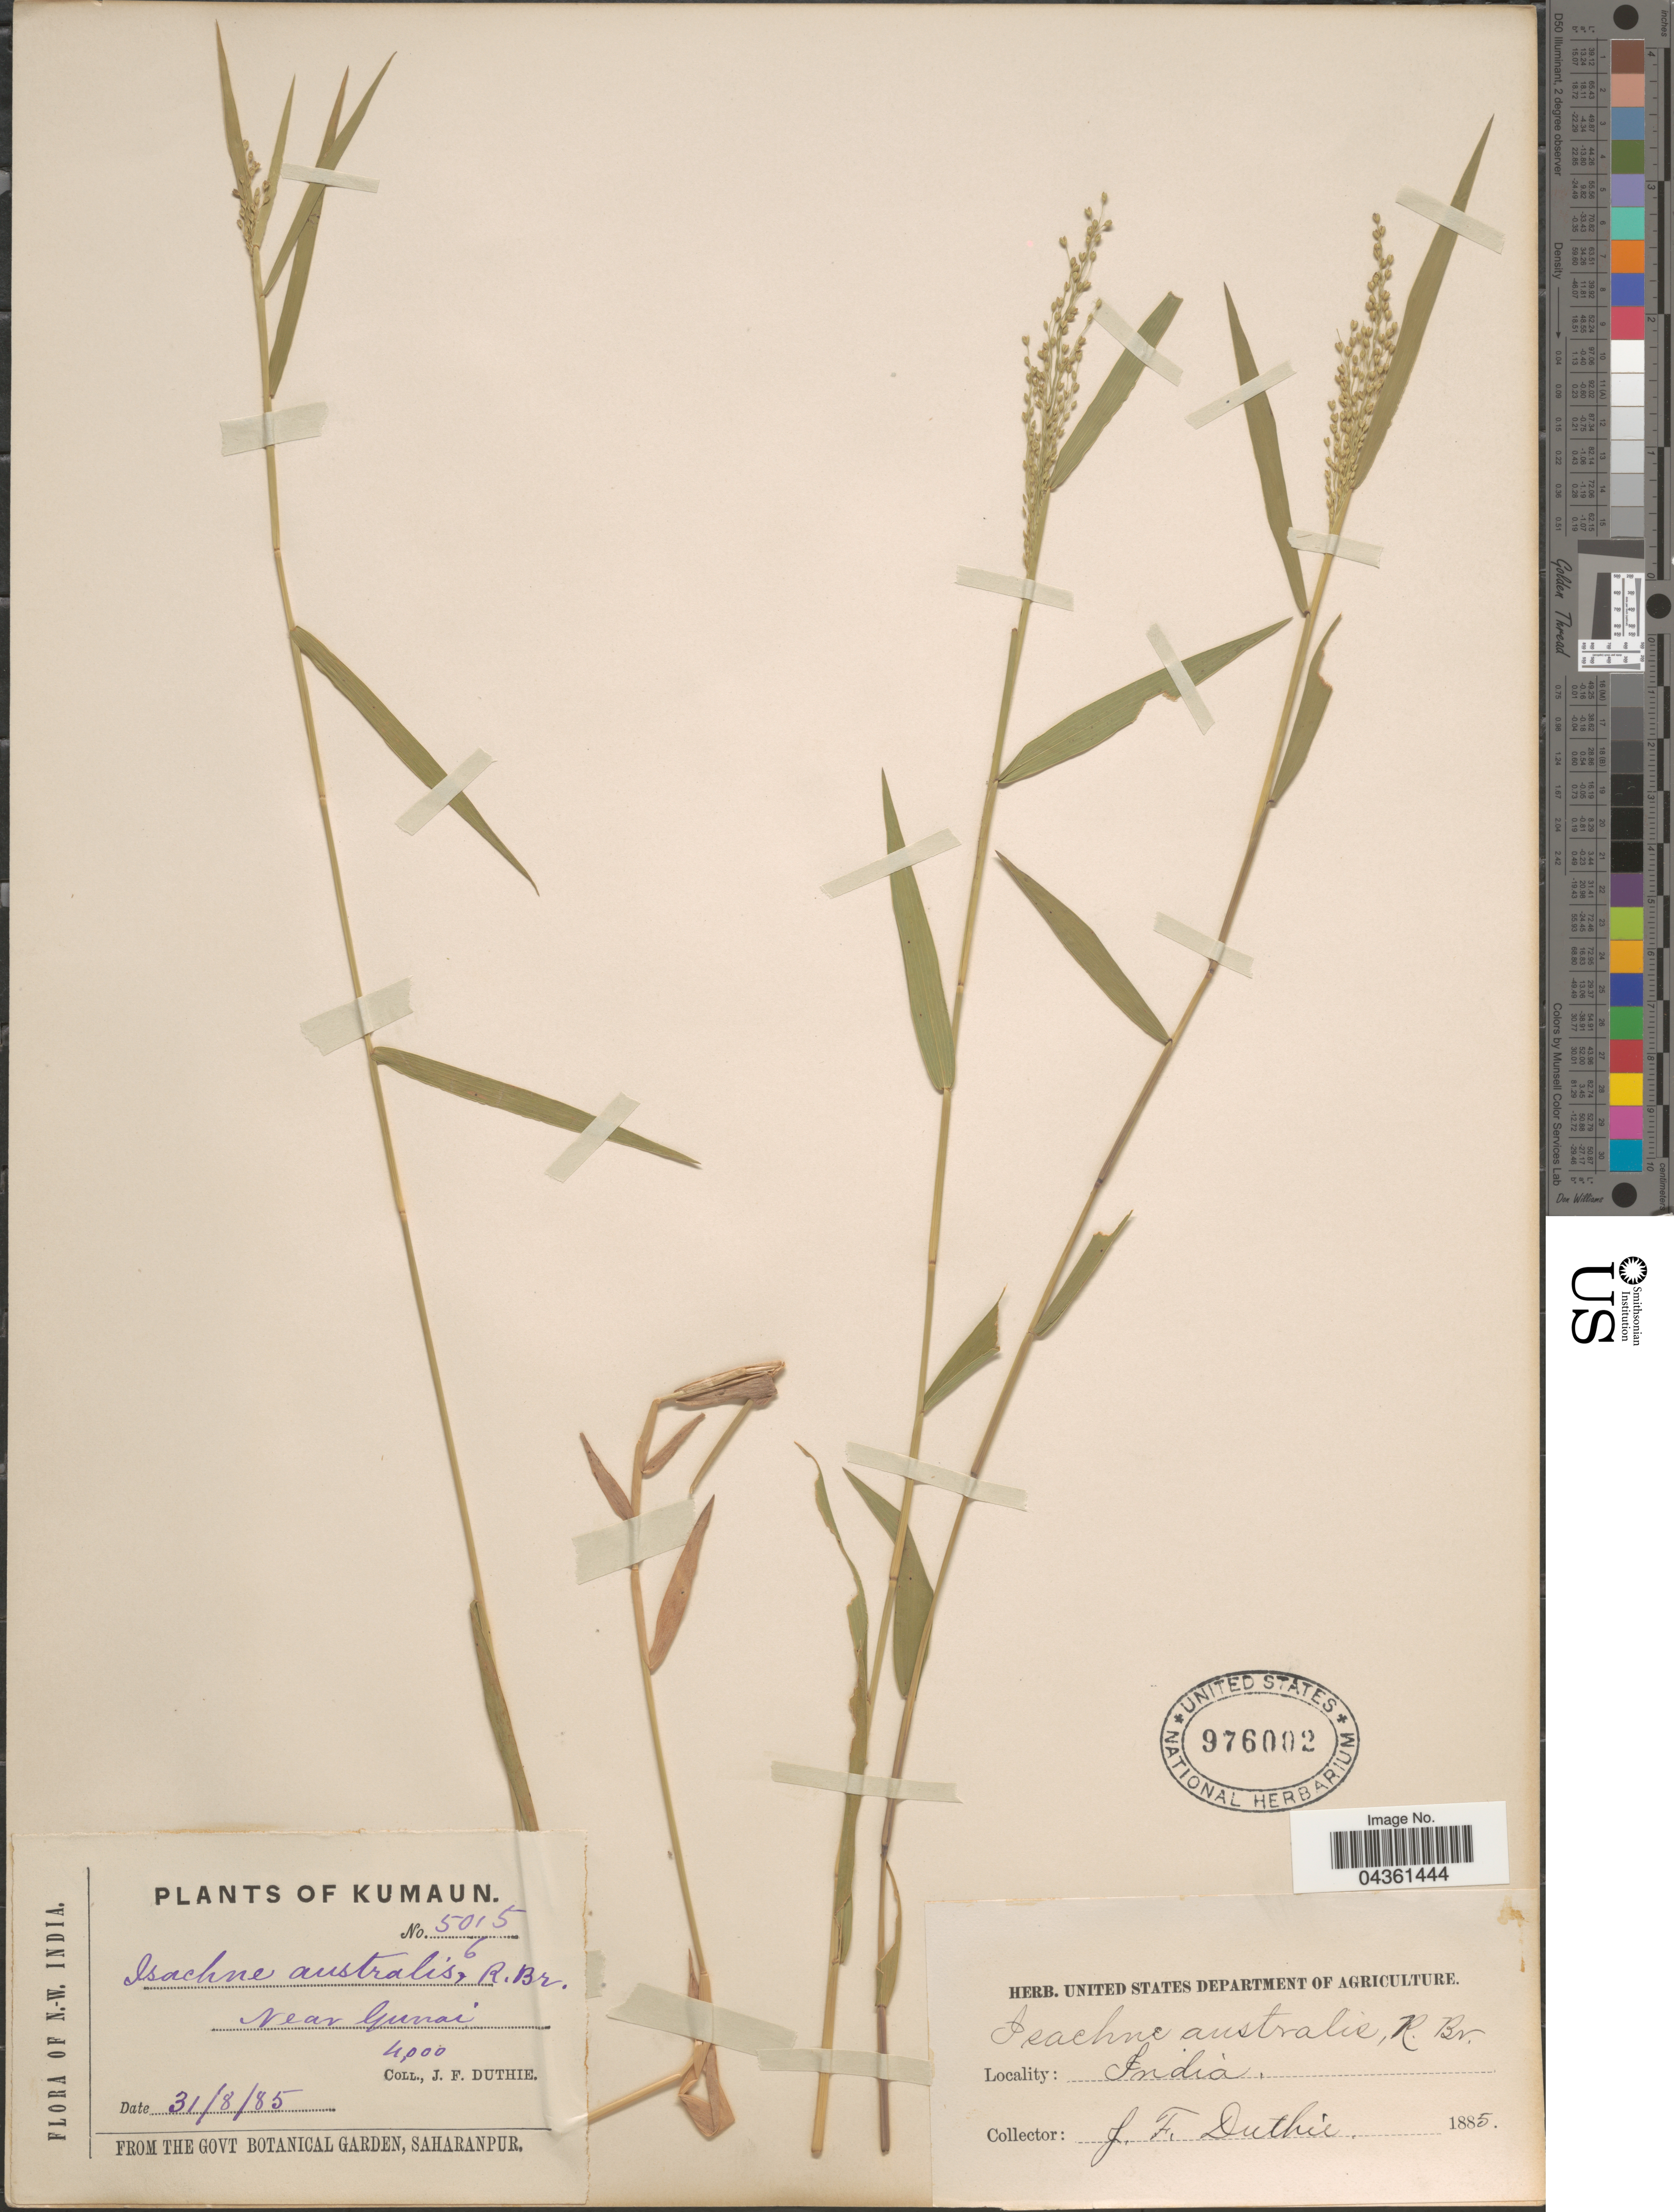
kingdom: Plantae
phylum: Tracheophyta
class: Liliopsida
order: Poales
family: Poaceae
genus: Isachne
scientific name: Isachne globosa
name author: (Thunb.) Kuntze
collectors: J. F. Duthie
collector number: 5015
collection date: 1985-08-31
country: India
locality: N.-W. India. Kumaun. Near Gunai.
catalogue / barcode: US 976002